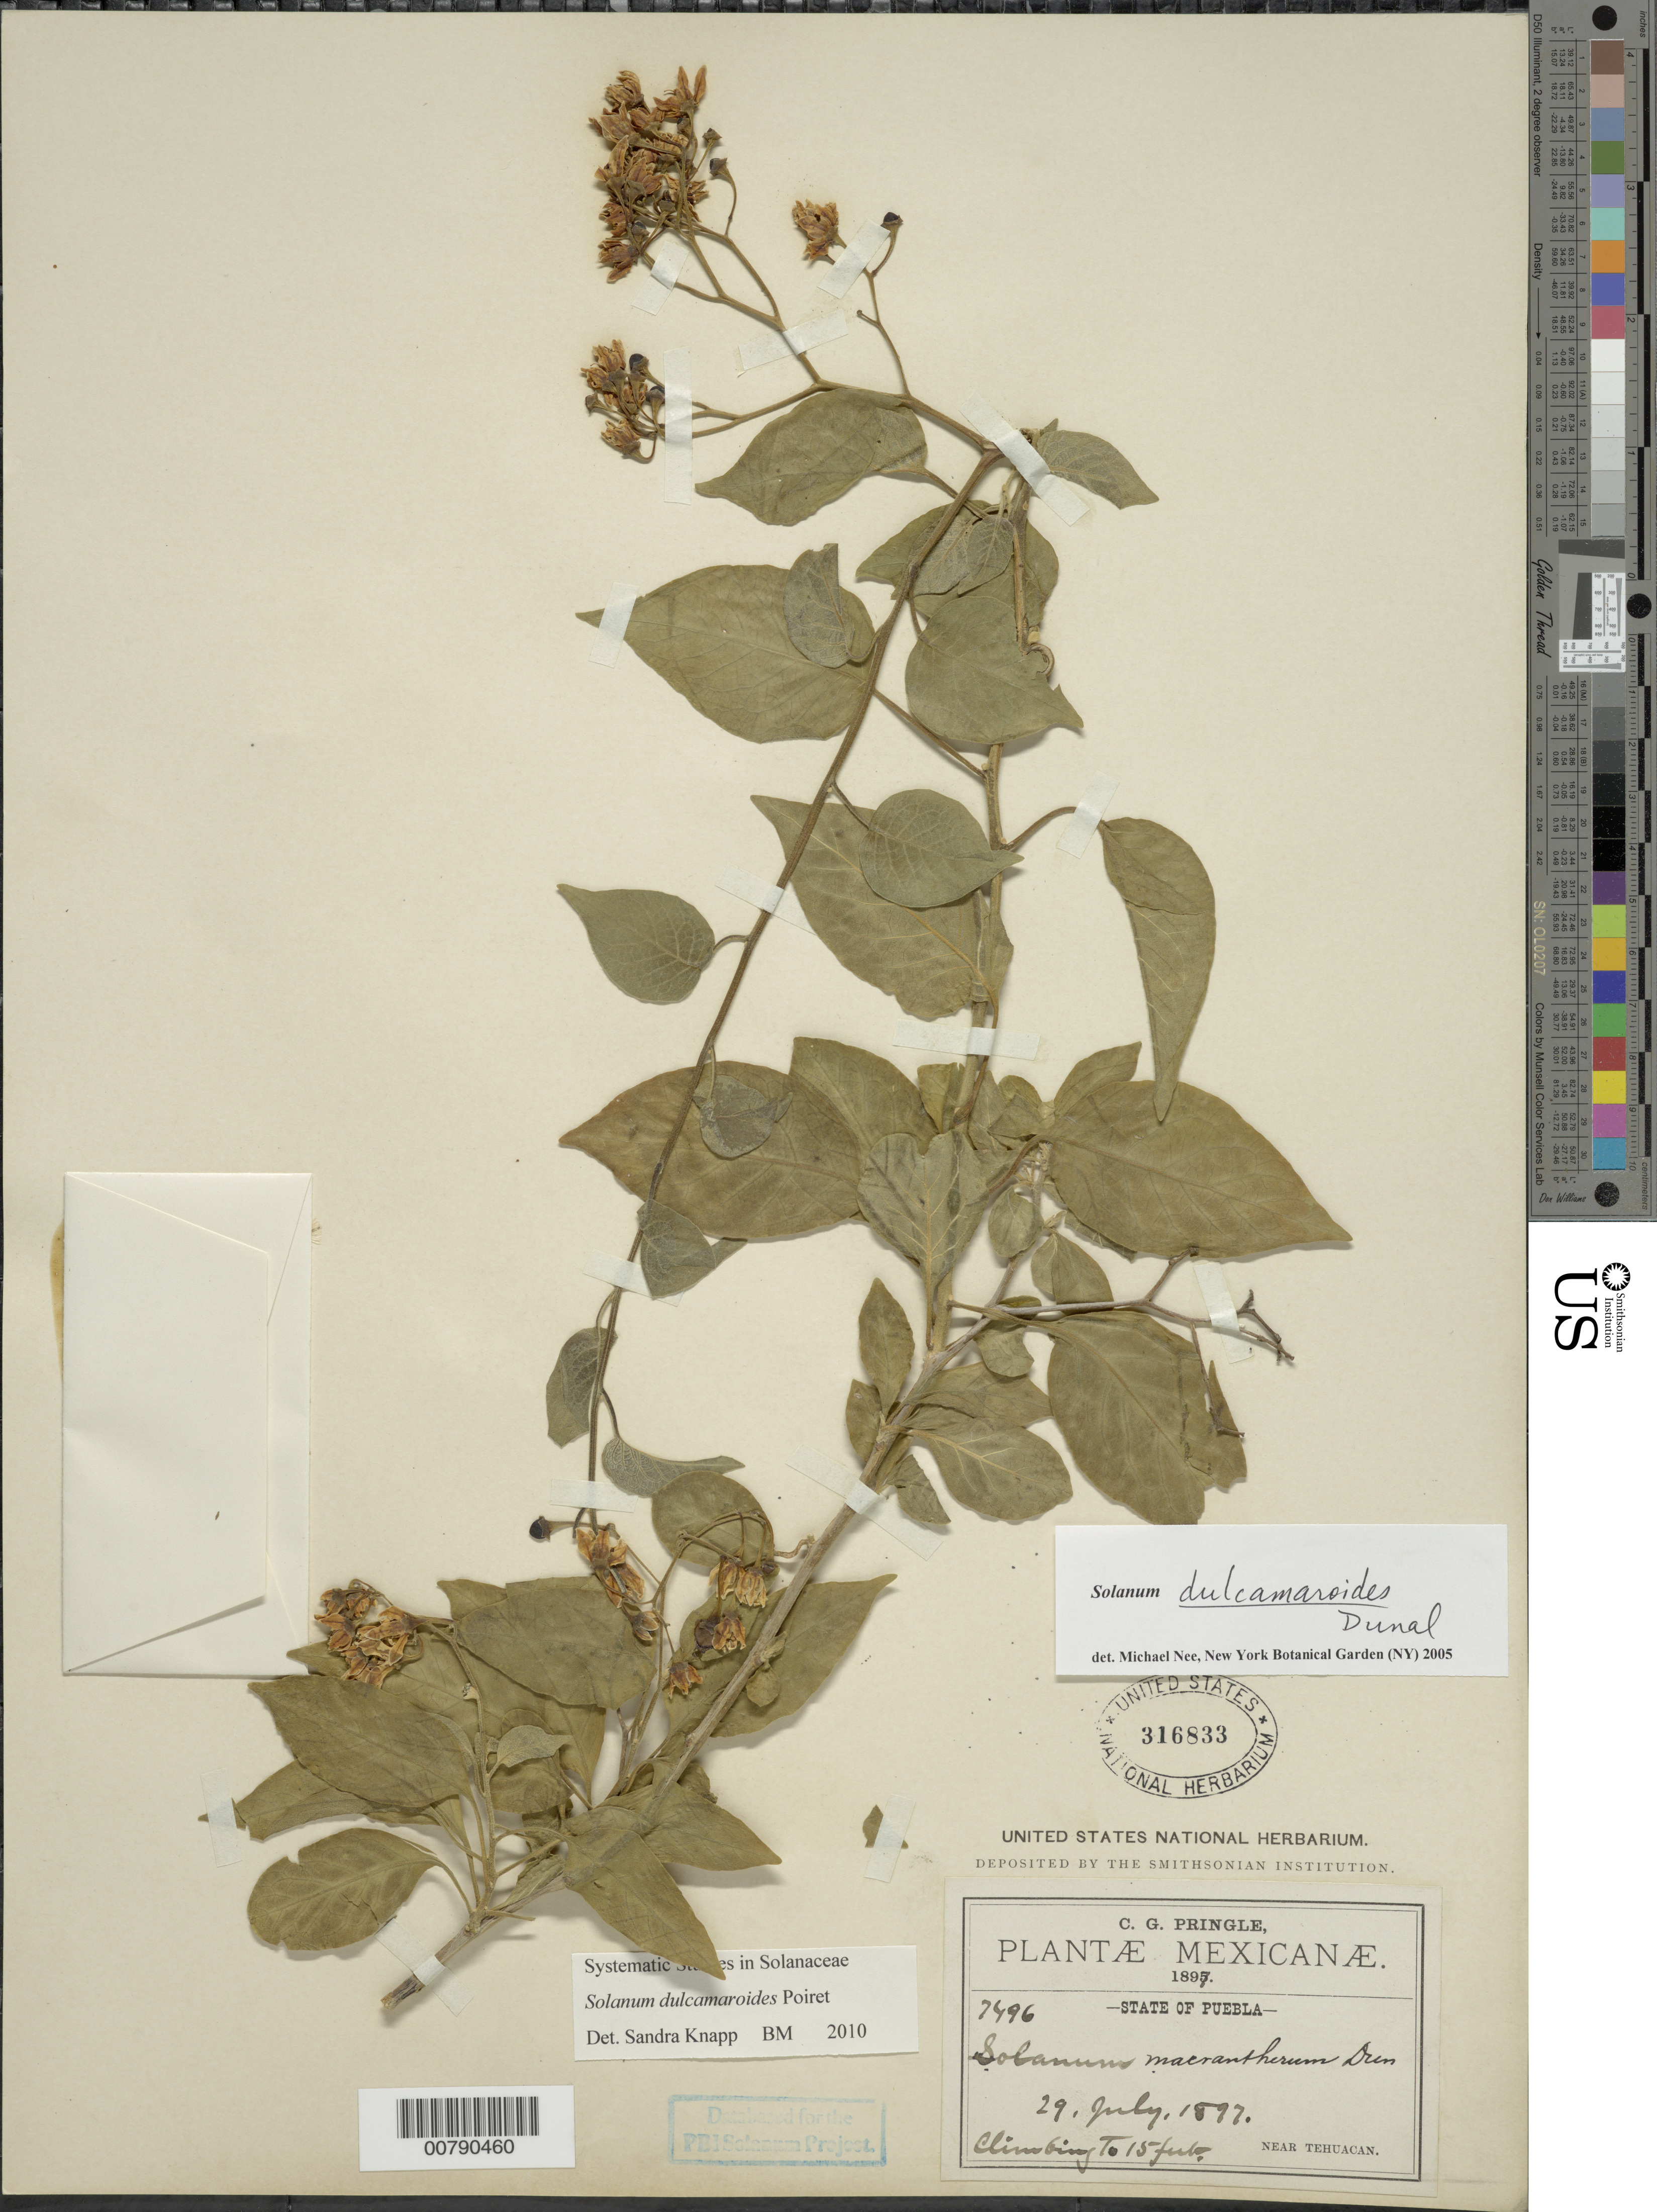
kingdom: Plantae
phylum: Tracheophyta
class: Magnoliopsida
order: Solanales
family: Solanaceae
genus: Solanum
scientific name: Solanum dulcamaroides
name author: Dunal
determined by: Knapp, S. D.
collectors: C. G. Pringle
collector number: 7496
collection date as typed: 29 Jul 1897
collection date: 1897-07-29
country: Mexico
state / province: Puebla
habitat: limestone ledges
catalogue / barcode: US 316833